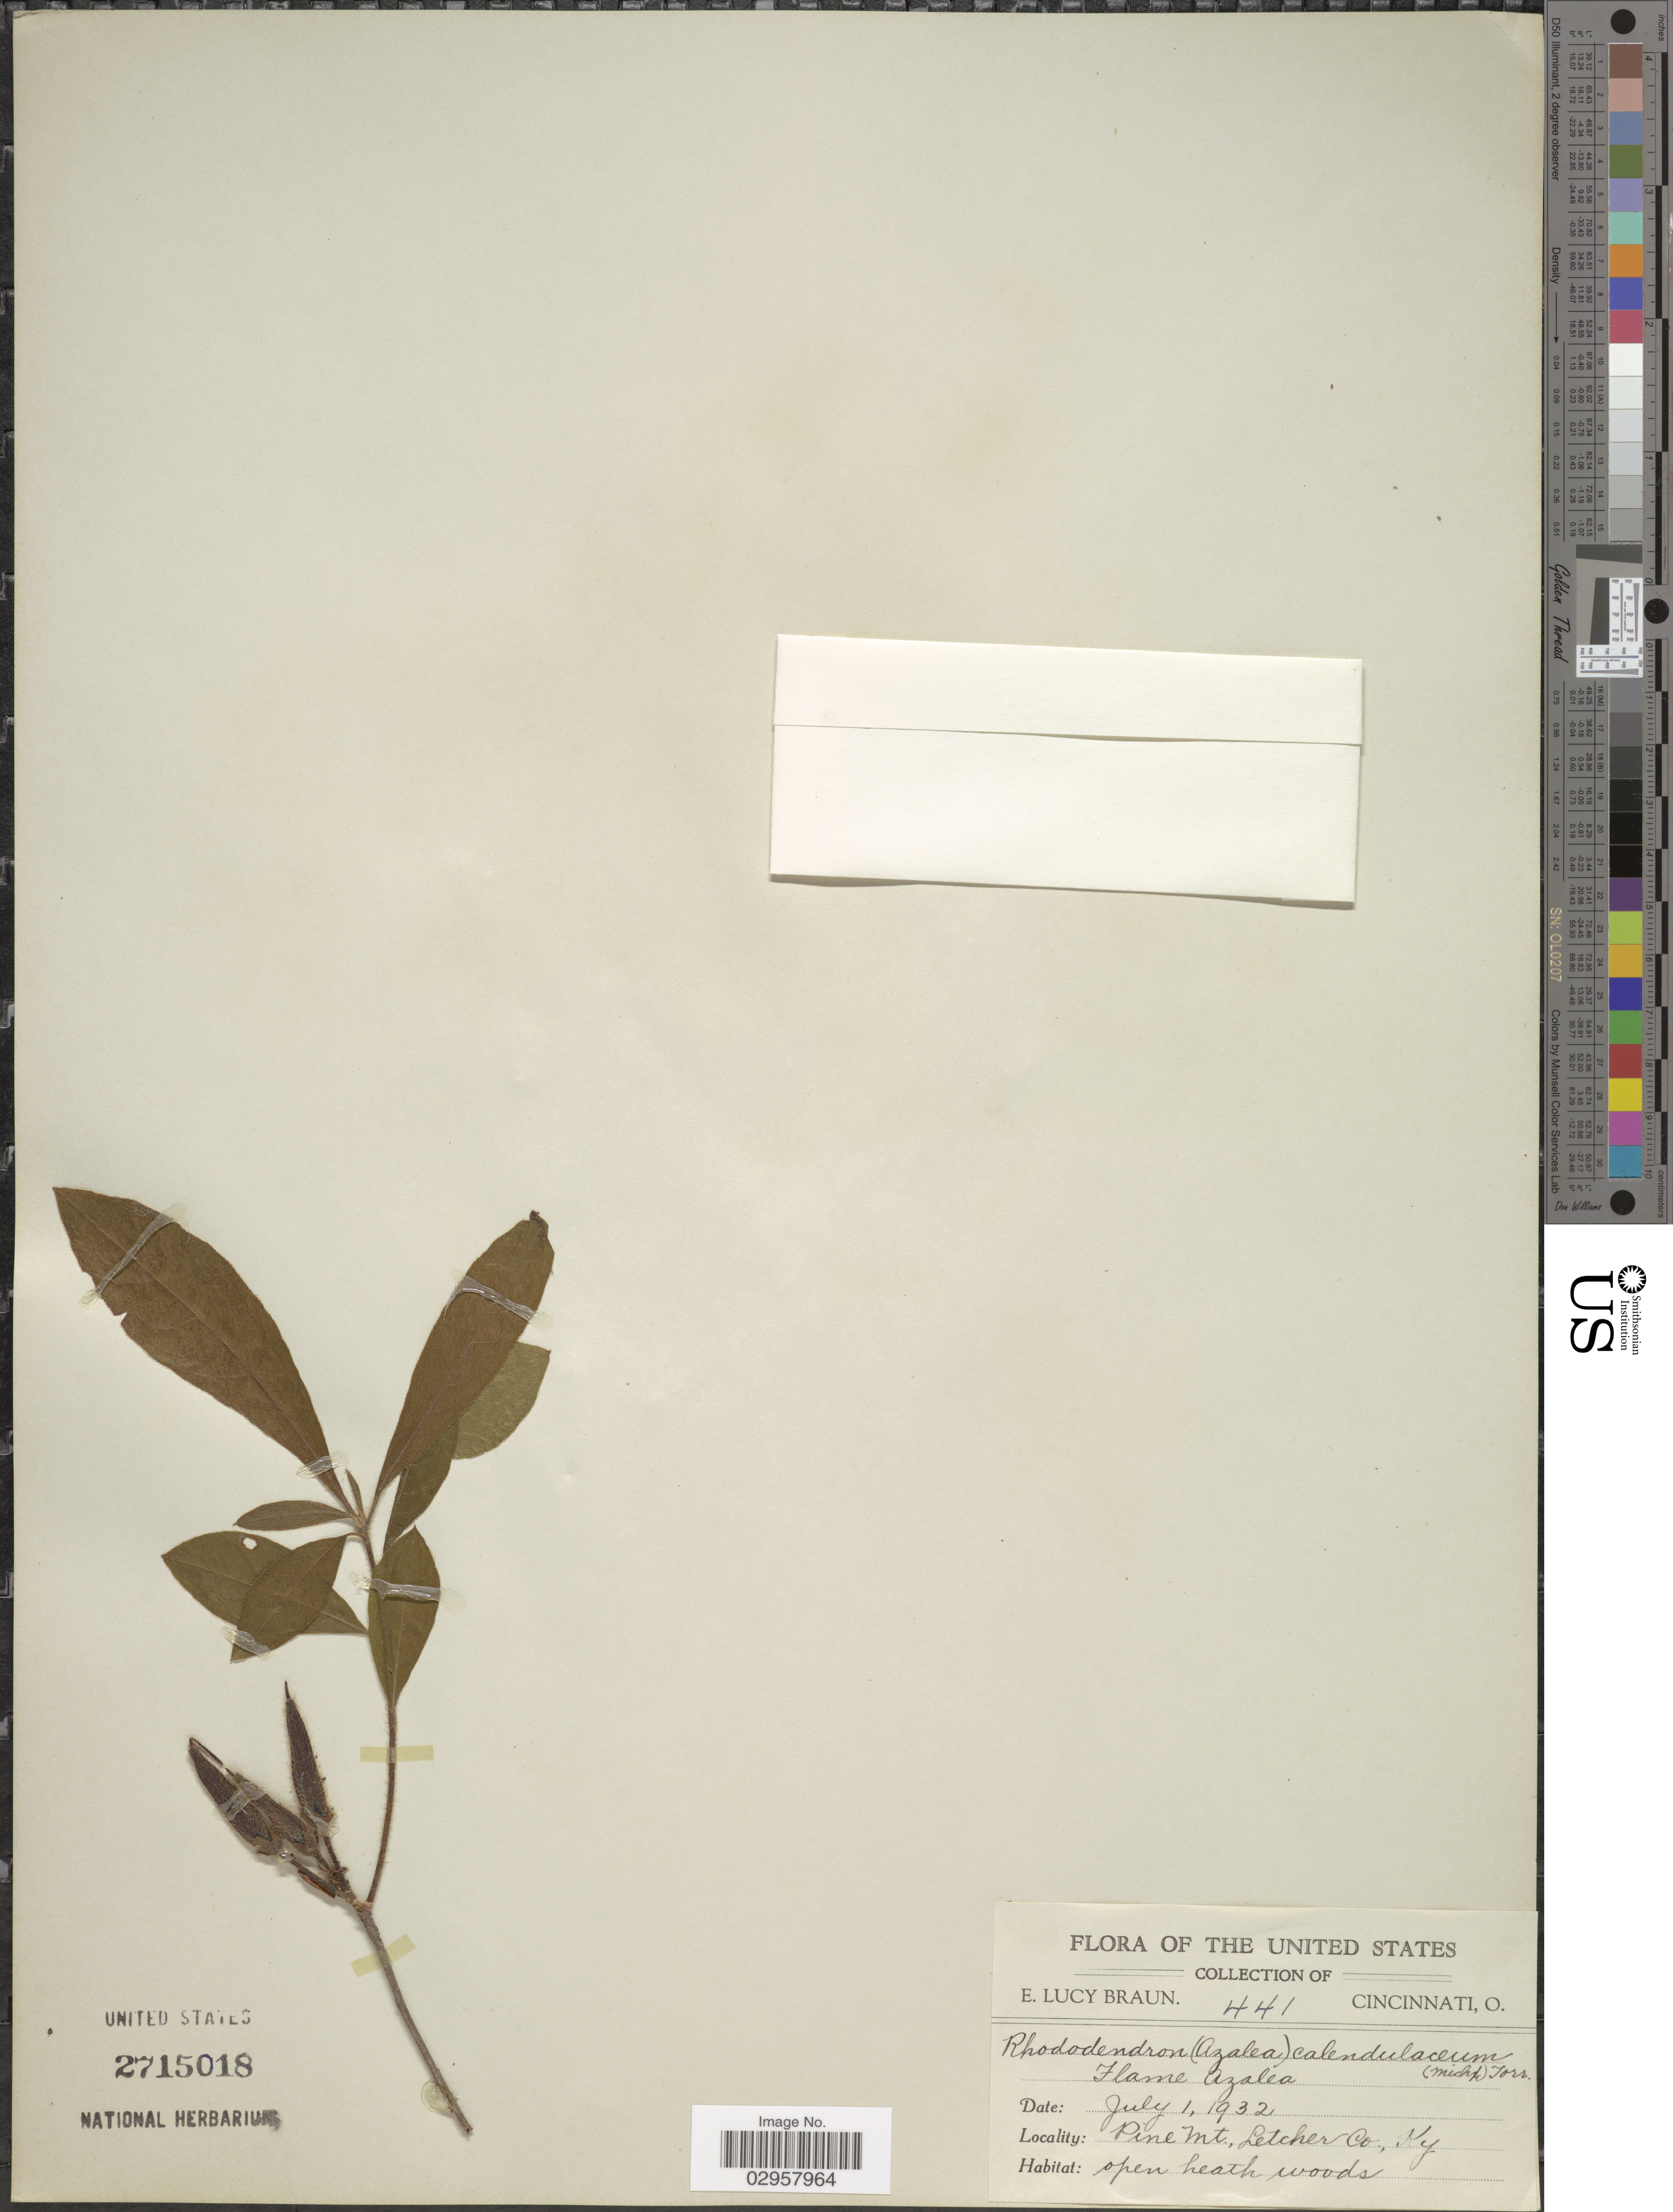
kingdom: Plantae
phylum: Tracheophyta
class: Magnoliopsida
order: Ericales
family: Ericaceae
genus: Rhododendron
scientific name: Rhododendron calendulaceum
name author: (Michx.) Torr.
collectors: E. L. Braun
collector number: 441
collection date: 1932-07-01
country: United States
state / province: Kentucky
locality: Pine Mt., Letcher Co.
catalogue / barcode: US 2715018